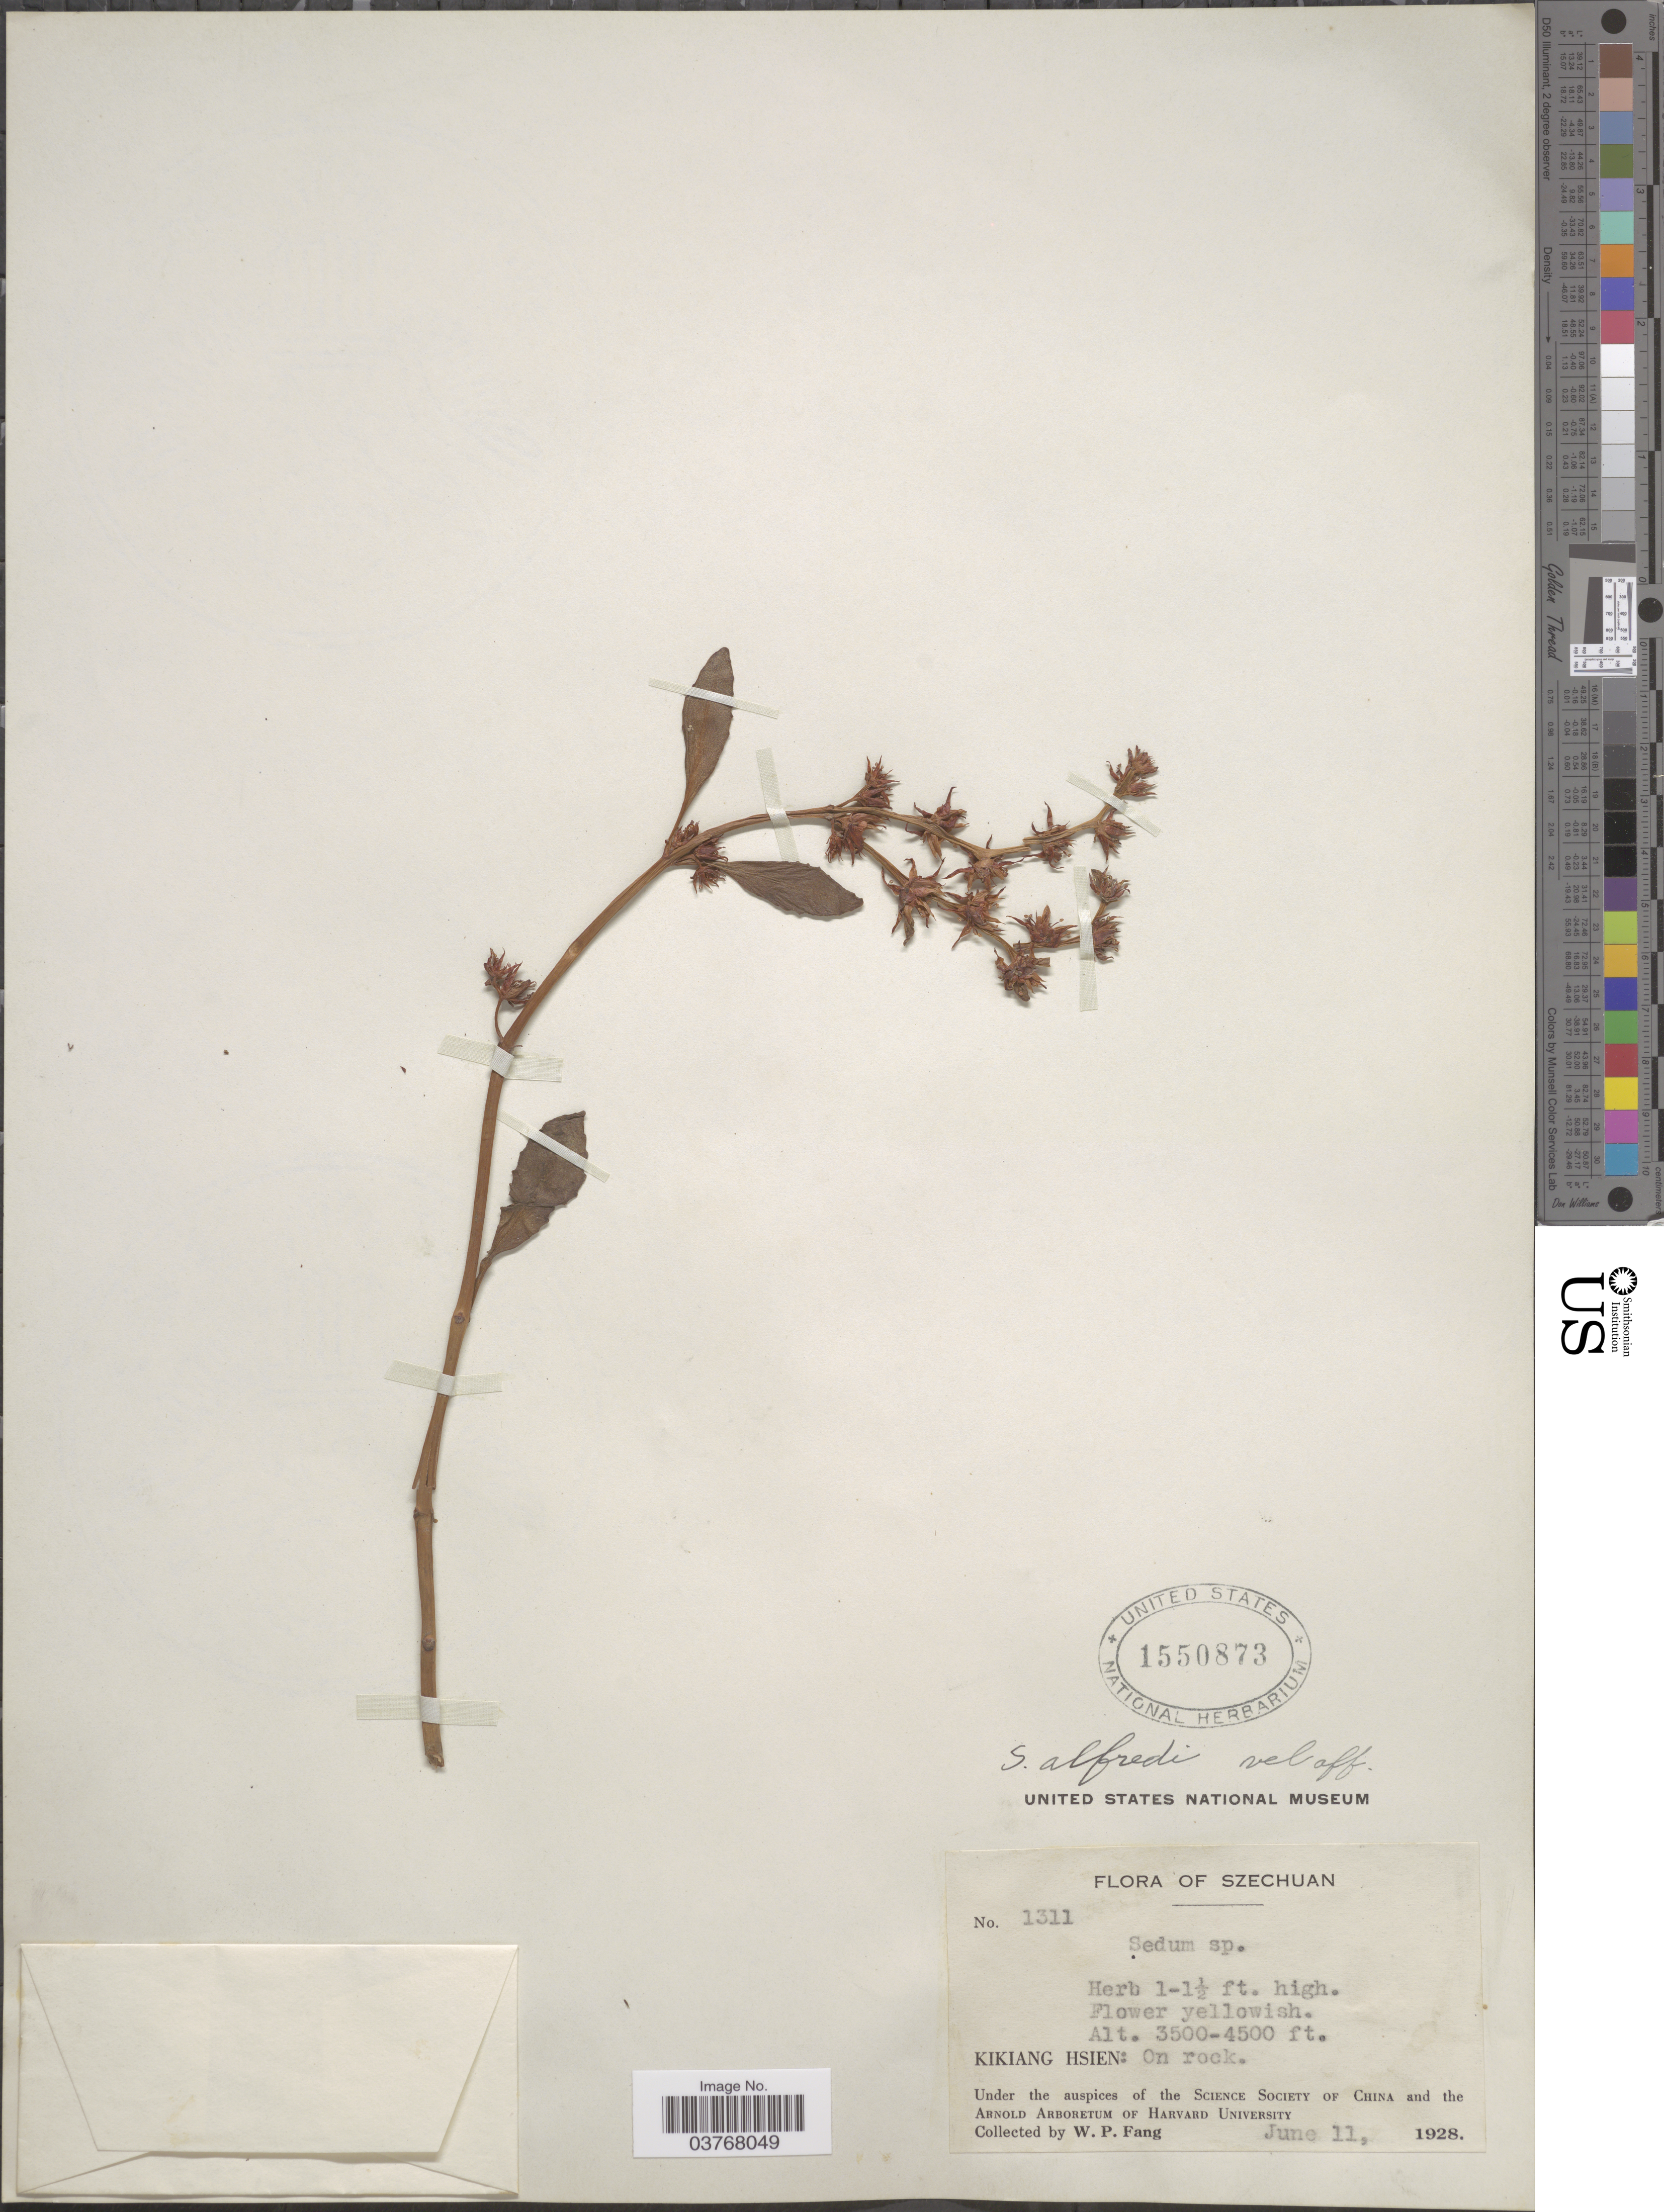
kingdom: Plantae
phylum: Tracheophyta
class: Magnoliopsida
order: Saxifragales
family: Crassulaceae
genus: Sedum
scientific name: Sedum alfredi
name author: Hance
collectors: W. P. Fang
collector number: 1311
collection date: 1928-06-11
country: China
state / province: Sichuan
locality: Szechuan. Kikiang Hsien: on rock.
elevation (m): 1067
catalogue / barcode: US 1550873